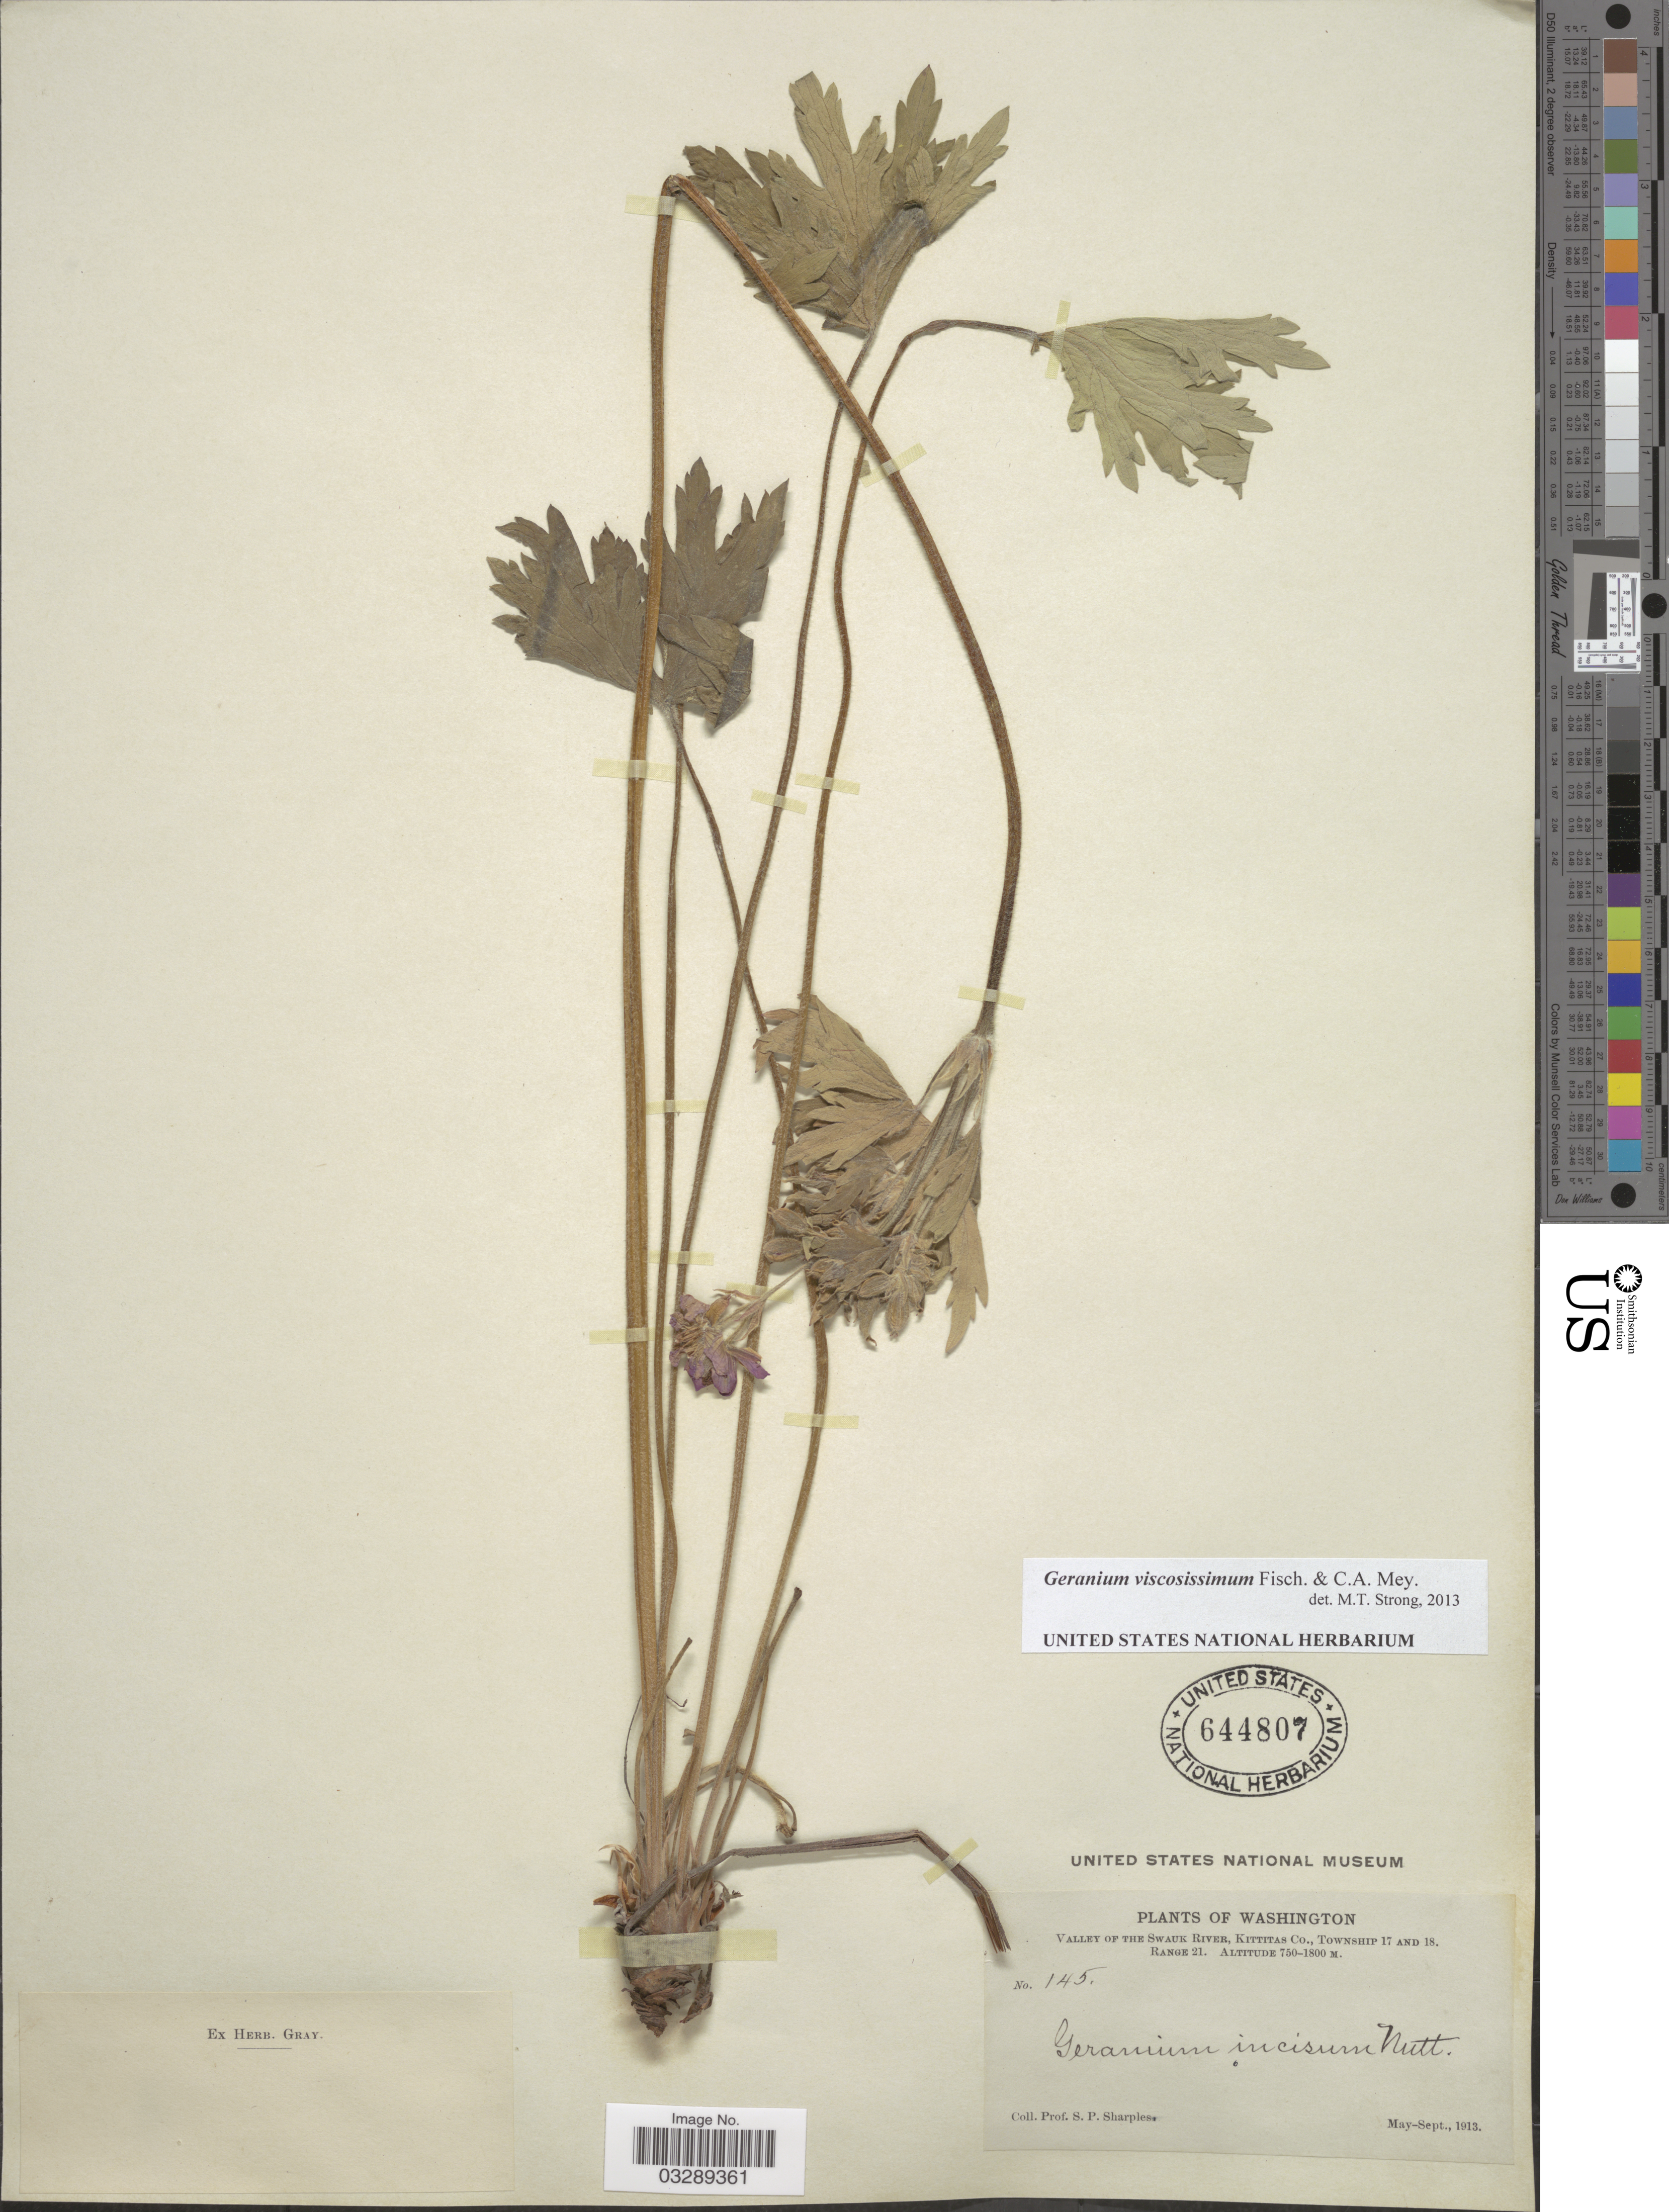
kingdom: Plantae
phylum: Tracheophyta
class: Magnoliopsida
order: Geraniales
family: Geraniaceae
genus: Geranium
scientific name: Geranium viscosissimum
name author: Fisch. & C.A. Mey.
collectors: S. Sharples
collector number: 145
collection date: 1913-05/1913-09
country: United States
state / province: Washington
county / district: Kittitas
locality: Valley of the Swauk River, Kittitas Co., Township 17 and 18, Range 21.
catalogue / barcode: US 644807